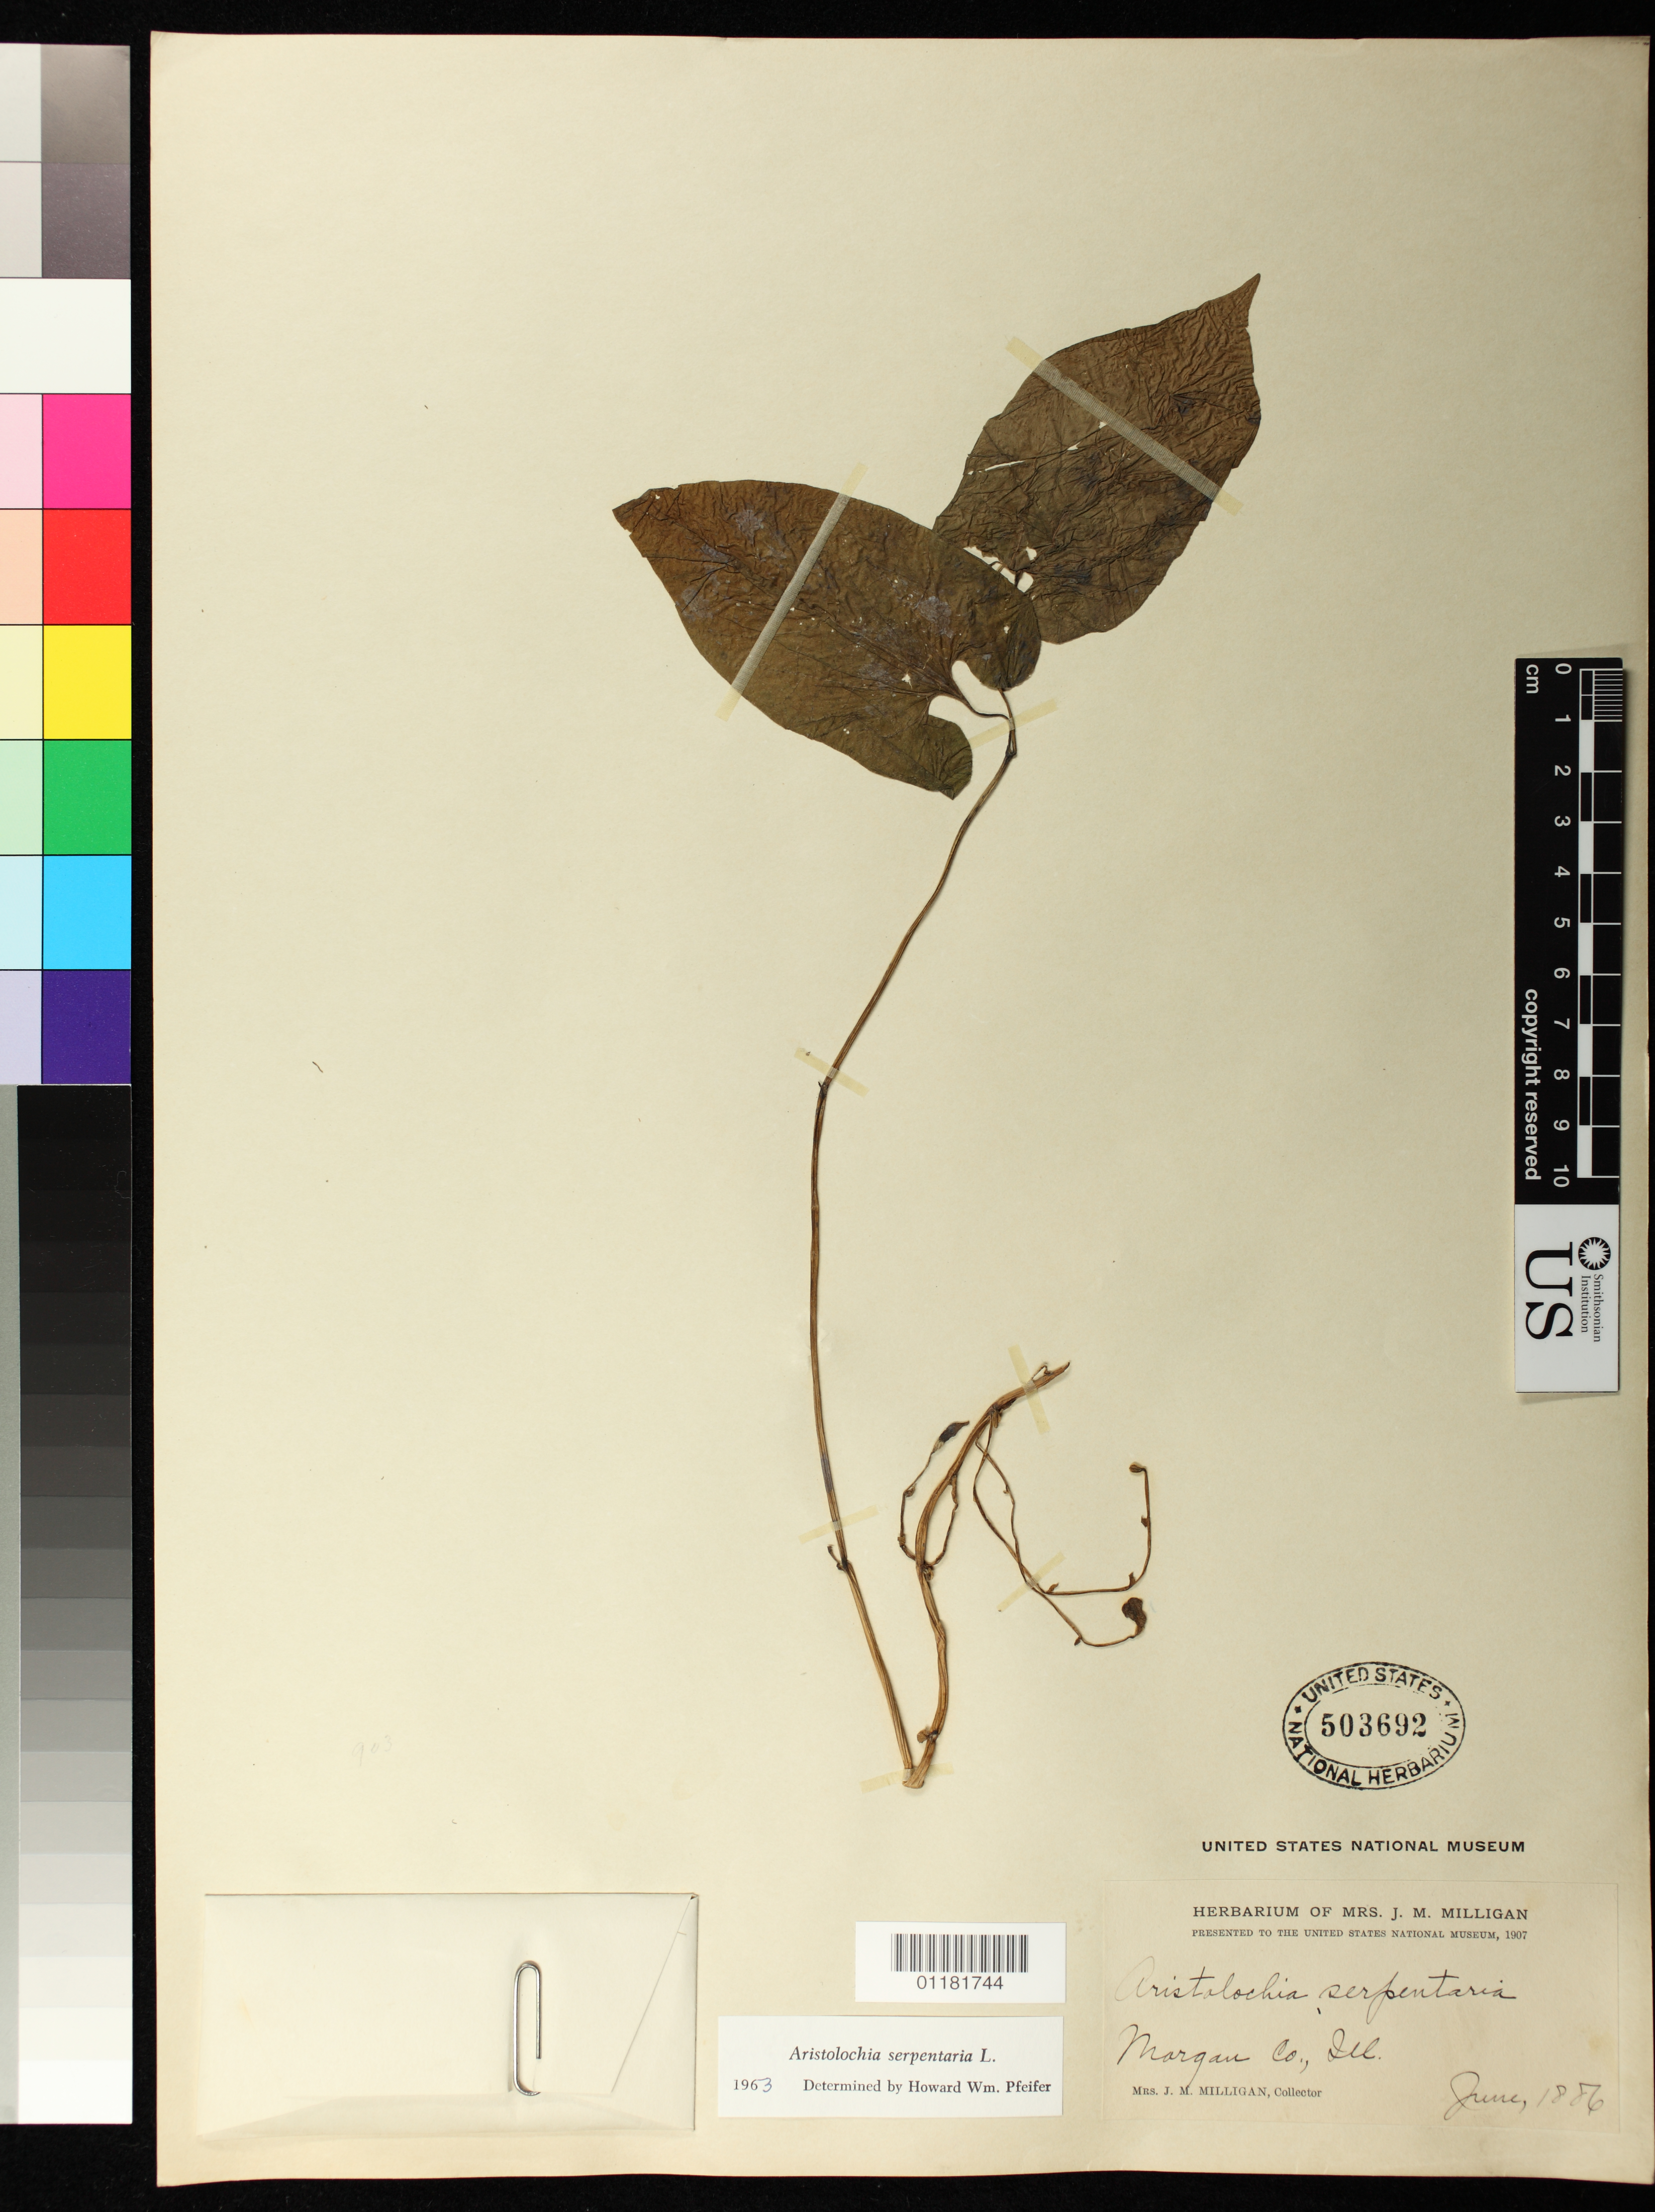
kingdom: Plantae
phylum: Tracheophyta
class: Magnoliopsida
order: Piperales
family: Aristolochiaceae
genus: Aristolochia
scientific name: Aristolochia serpentaria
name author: L.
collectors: J. M. Milligan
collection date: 1886-06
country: United States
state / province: Illinois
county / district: Morgan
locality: Morgan County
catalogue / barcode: US 503692